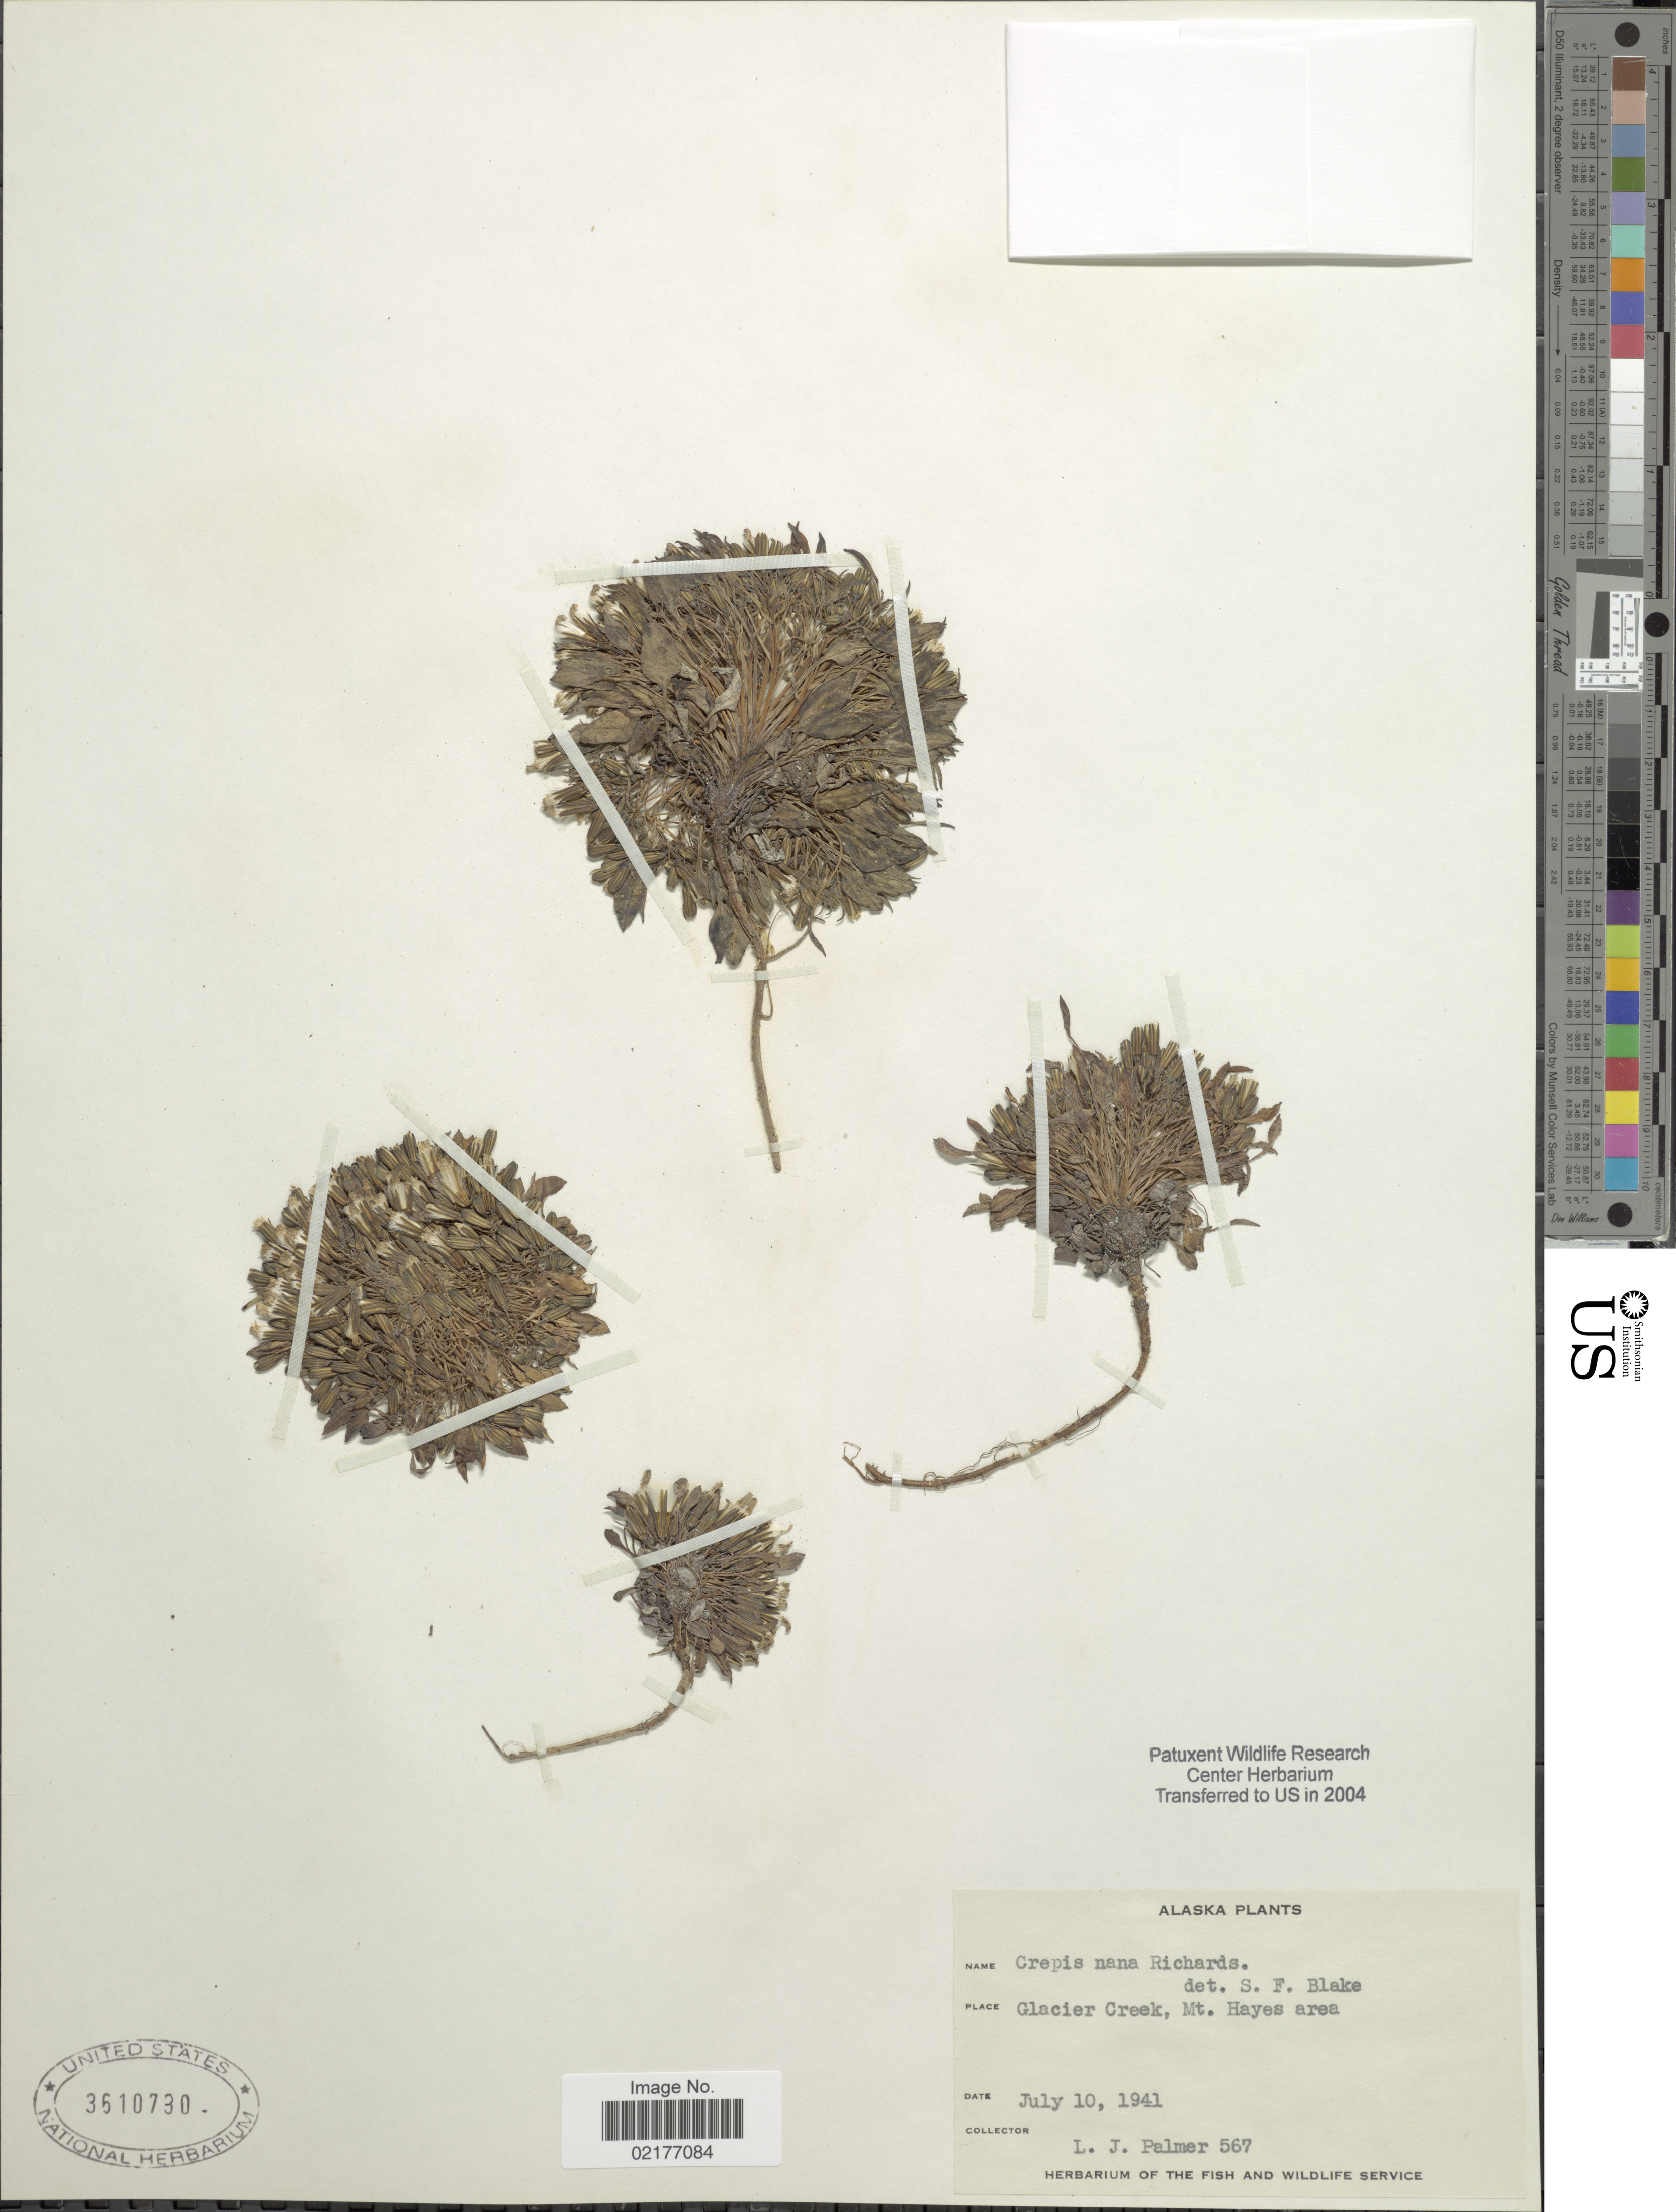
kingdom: Plantae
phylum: Tracheophyta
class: Magnoliopsida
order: Asterales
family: Asteraceae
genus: Askellia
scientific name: Askellia pygmaea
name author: (Ledeb.) Sennikov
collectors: L. J. Palmer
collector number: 567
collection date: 1941-07-10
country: United States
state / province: Alaska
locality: Glacier Creek, Mt. Hayes area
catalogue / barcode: US 3610730